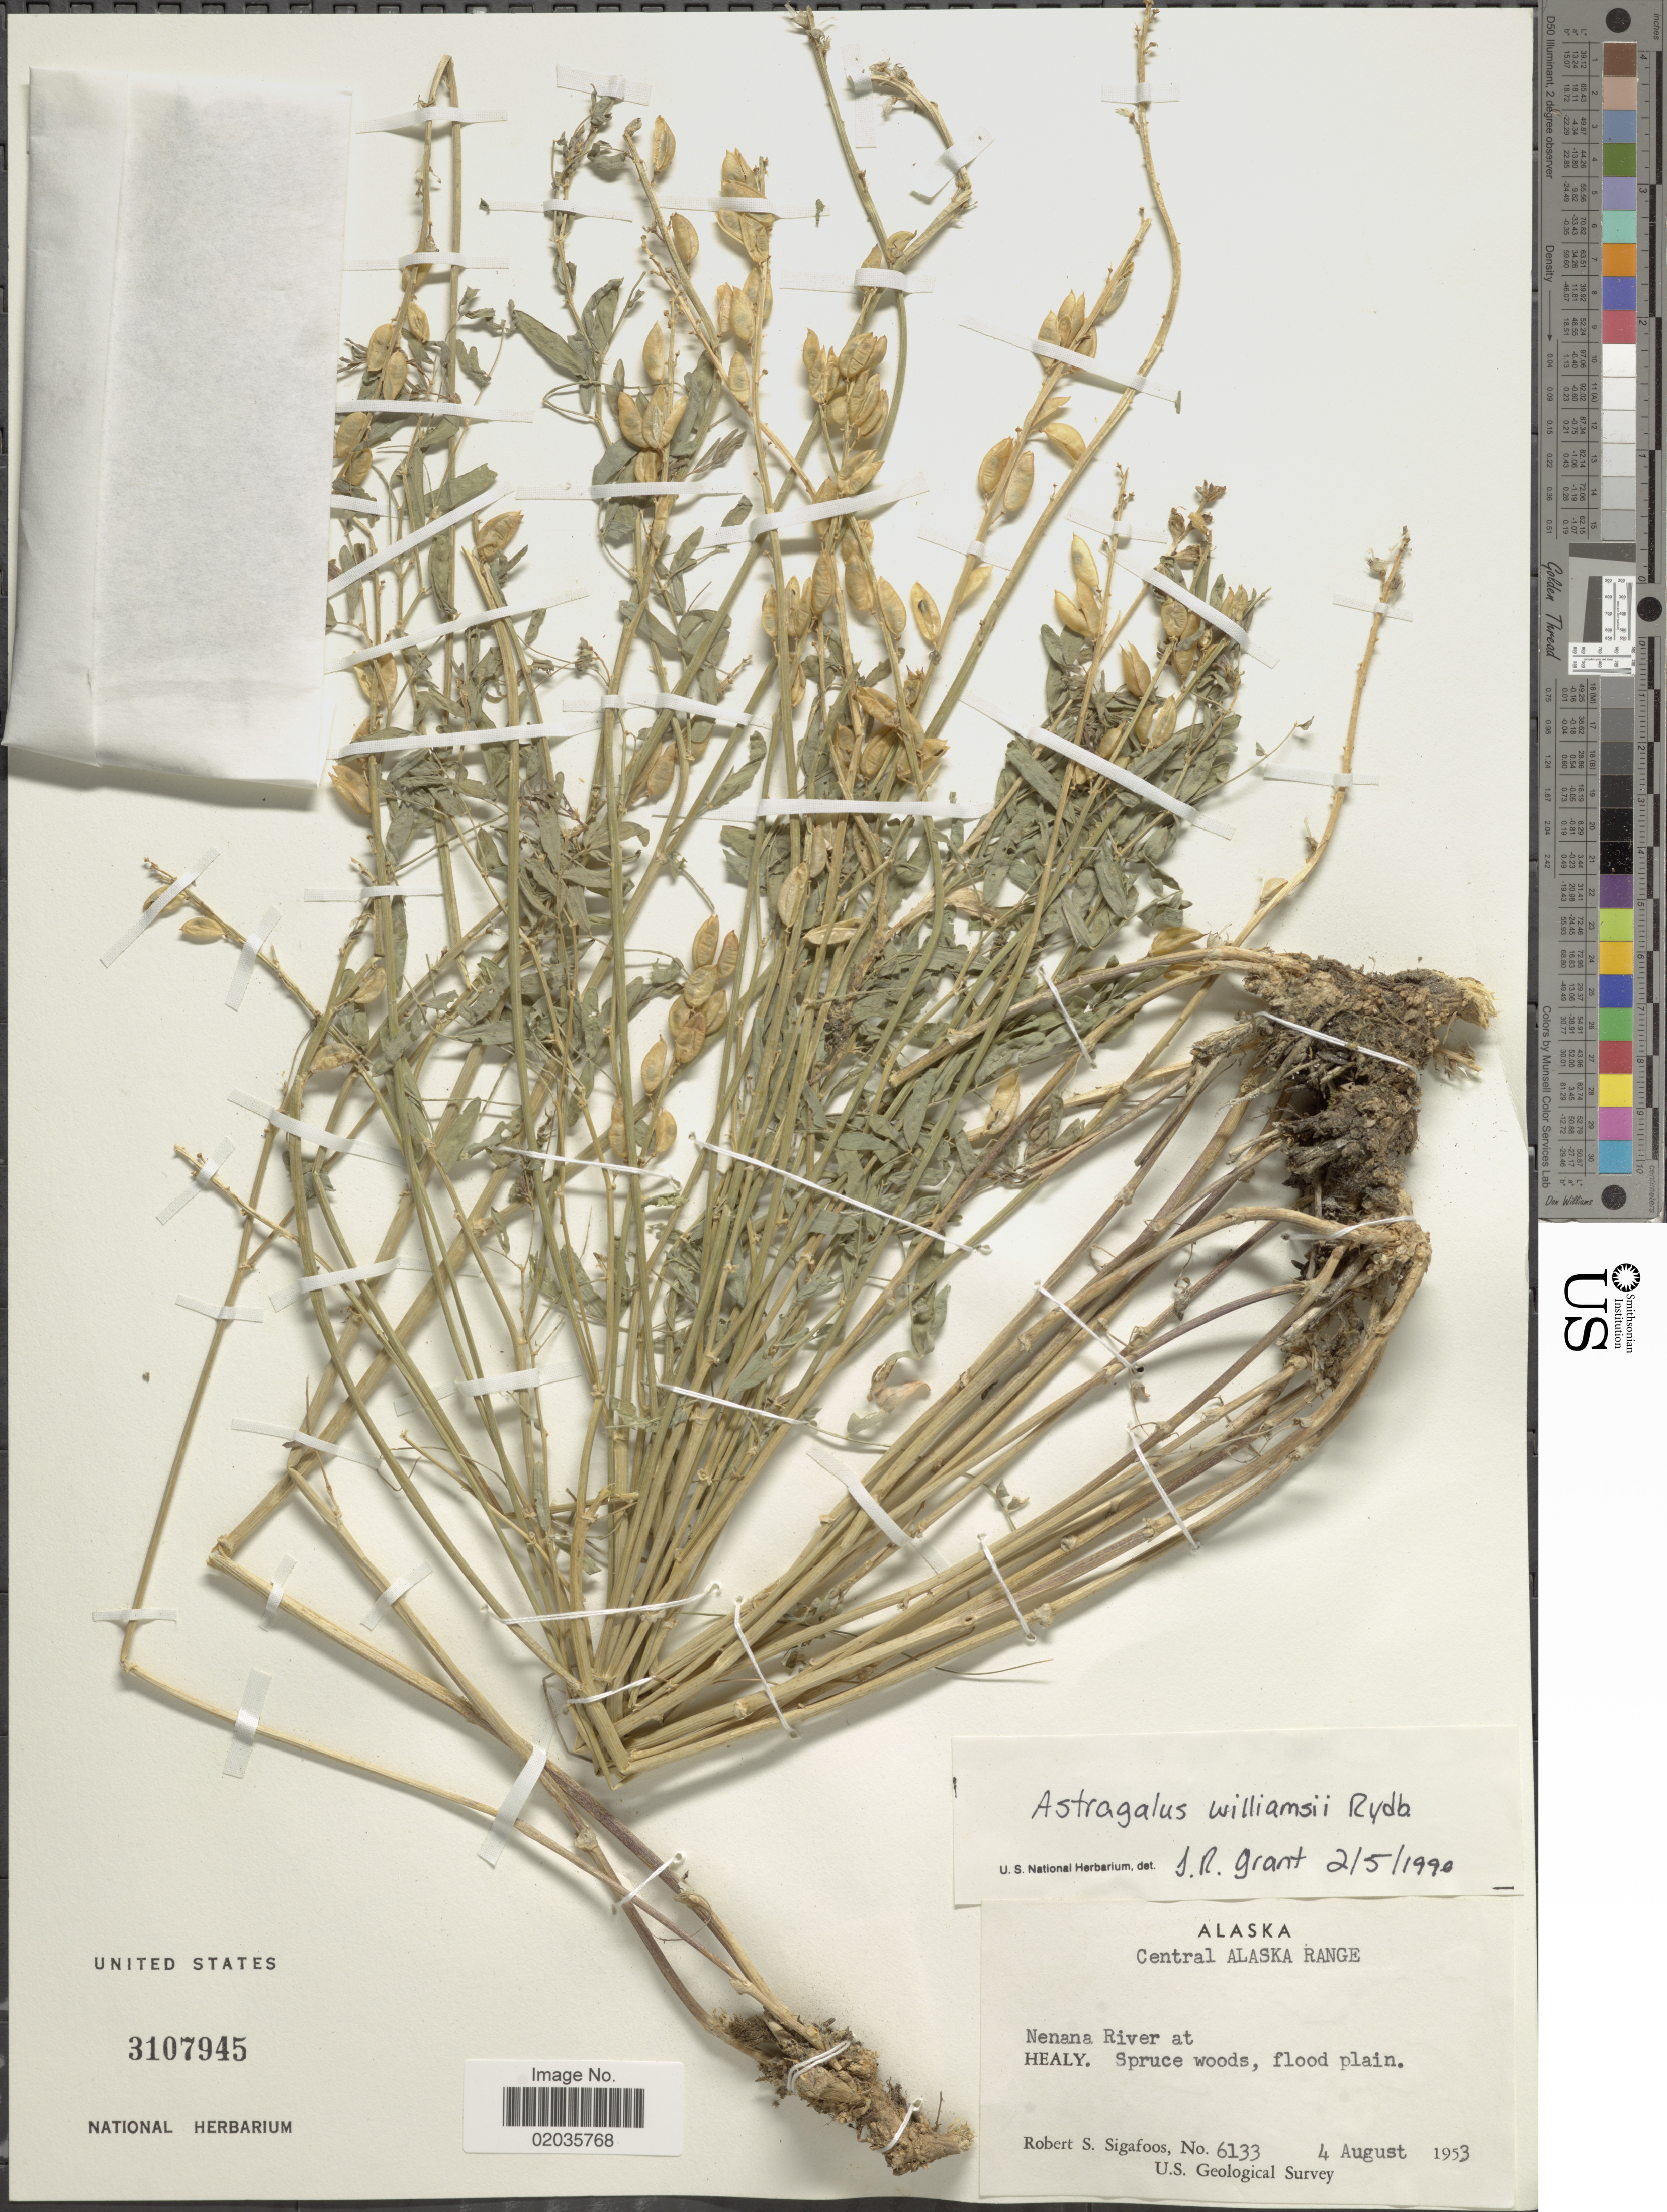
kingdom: Plantae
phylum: Tracheophyta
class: Magnoliopsida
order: Fabales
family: Fabaceae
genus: Astragalus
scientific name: Astragalus williamsii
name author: Rydb.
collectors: R. Sigafoos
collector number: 6133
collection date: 1953-08-04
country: United States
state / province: Alaska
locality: Central Alaska Range, Nenana River at Healy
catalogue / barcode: US 3107945